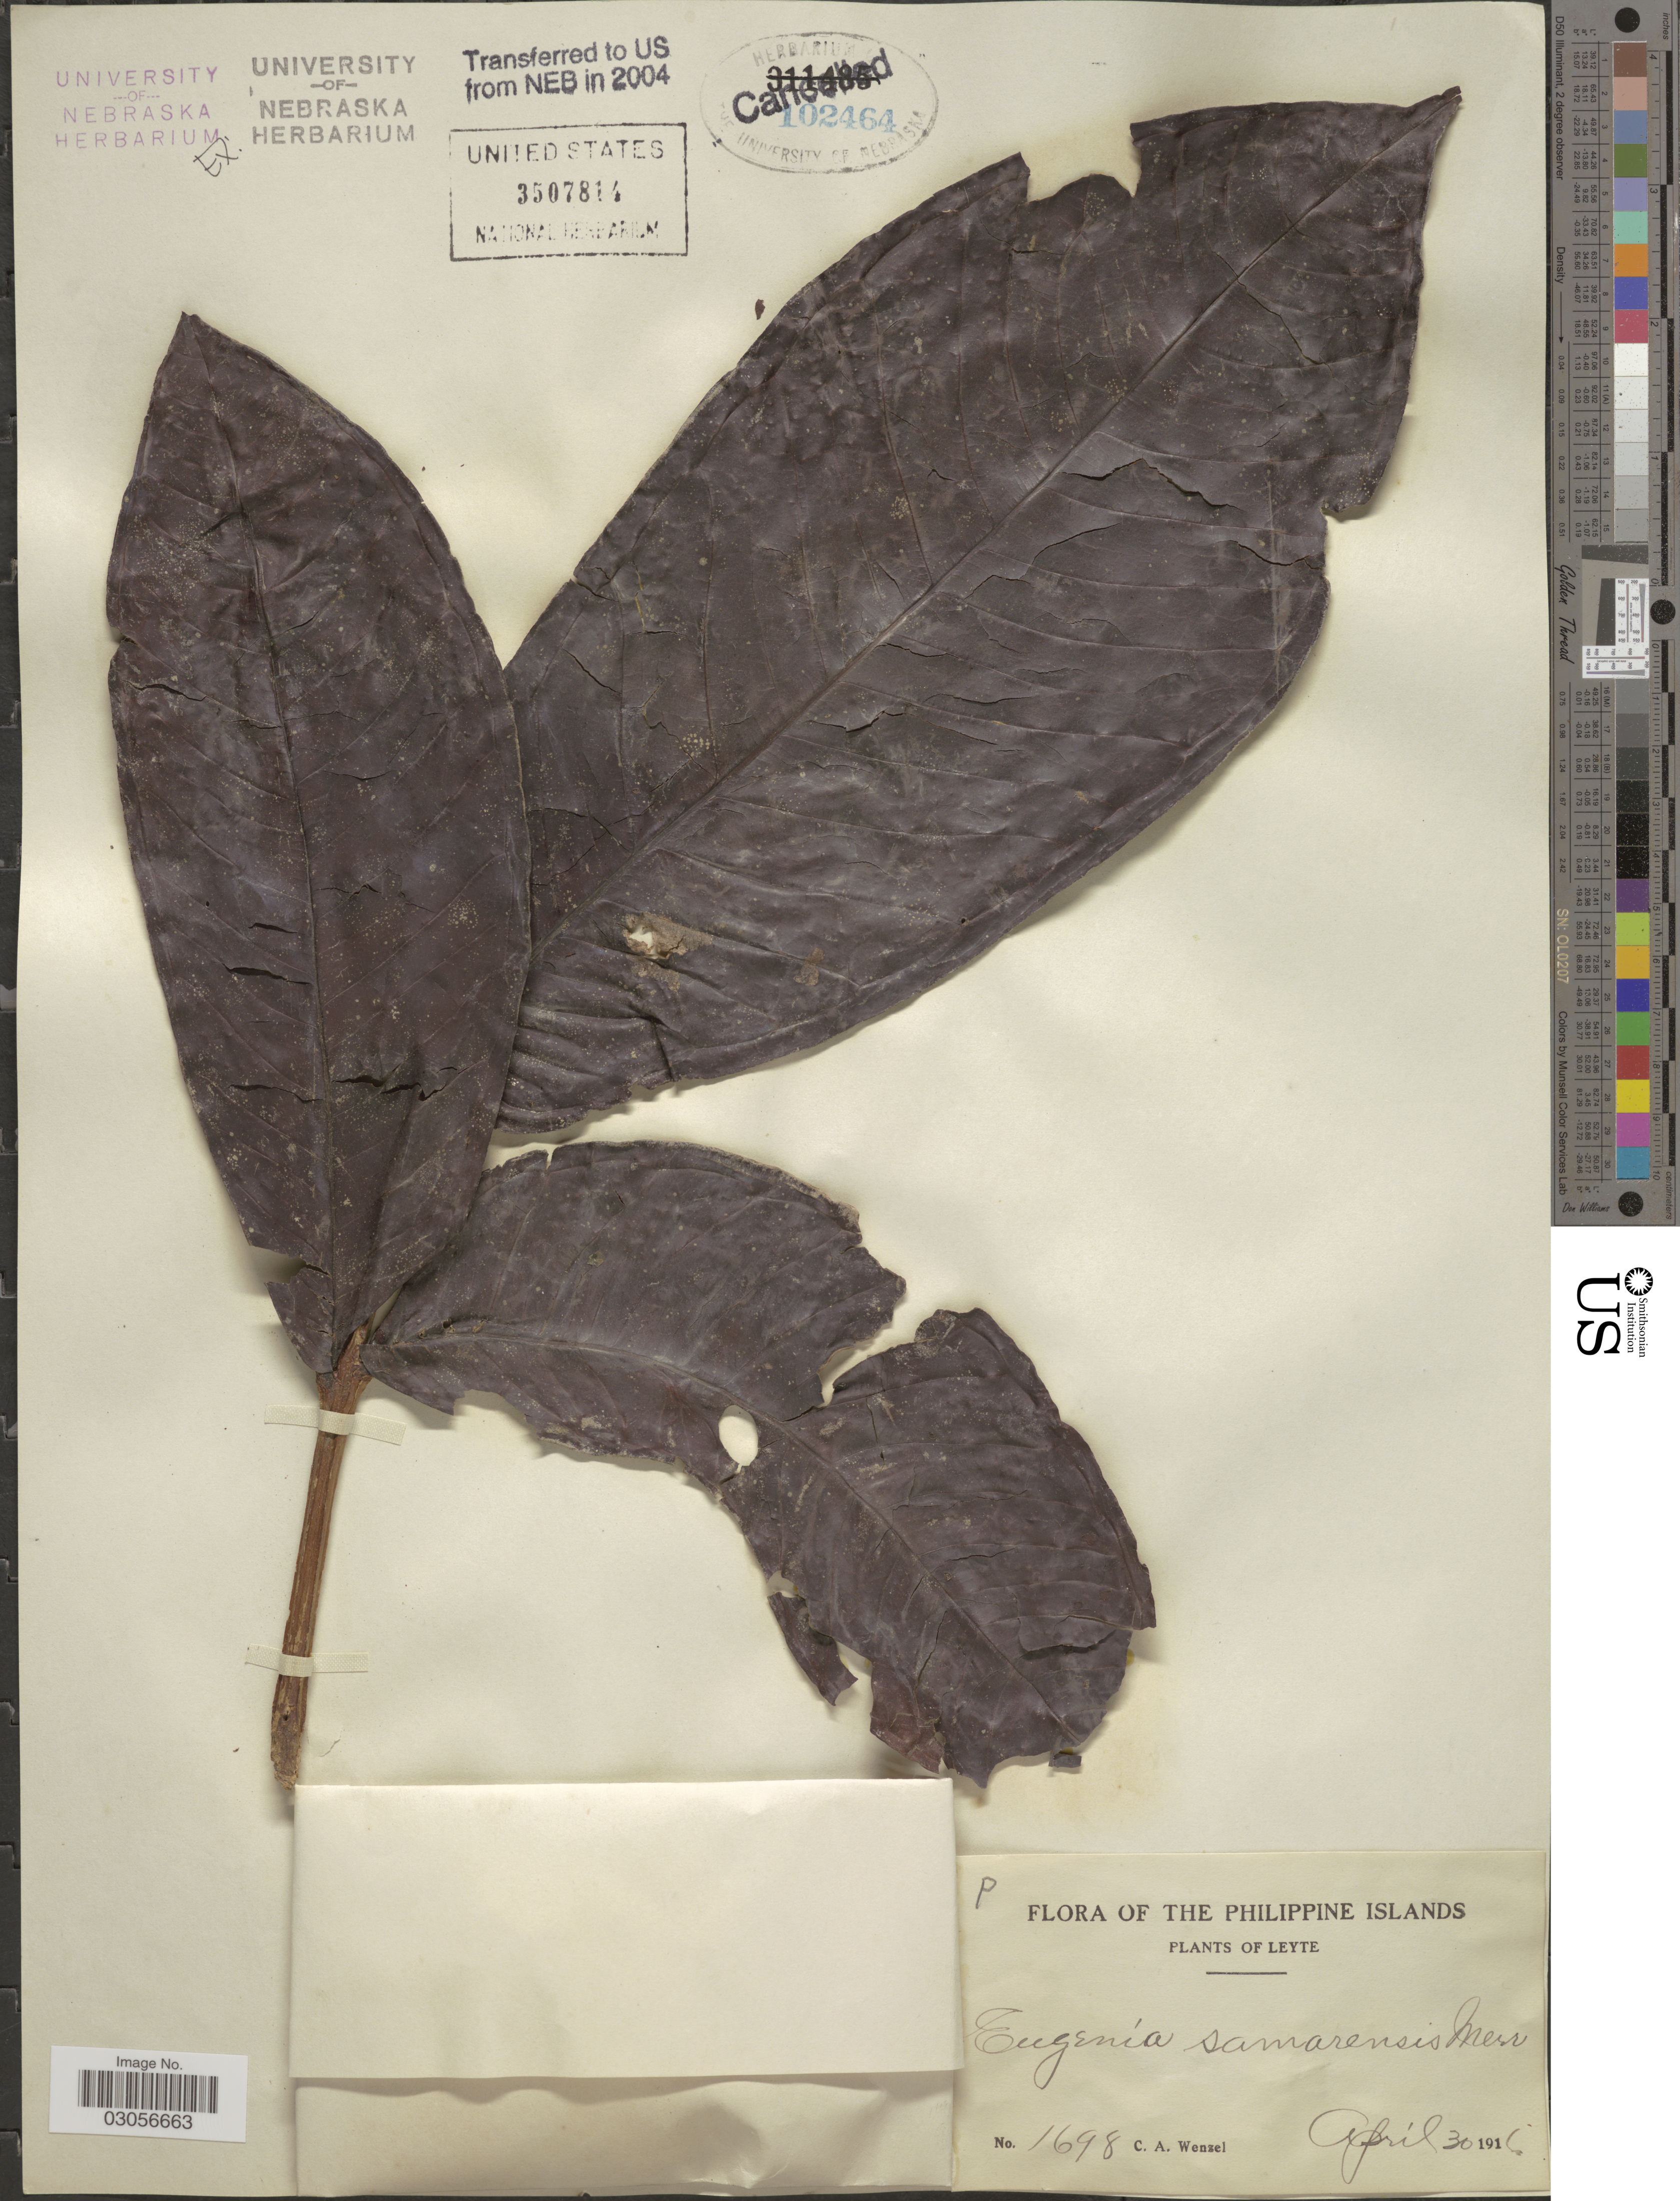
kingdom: Plantae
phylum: Tracheophyta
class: Magnoliopsida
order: Myrtales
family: Myrtaceae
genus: Syzygium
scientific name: Syzygium leytense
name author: (Elmer) Merr.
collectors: C. Wenzel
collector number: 1698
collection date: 1916-04-30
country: Philippines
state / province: Eastern Visayas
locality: Philippine Islands. Leyte.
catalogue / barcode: US 3507814